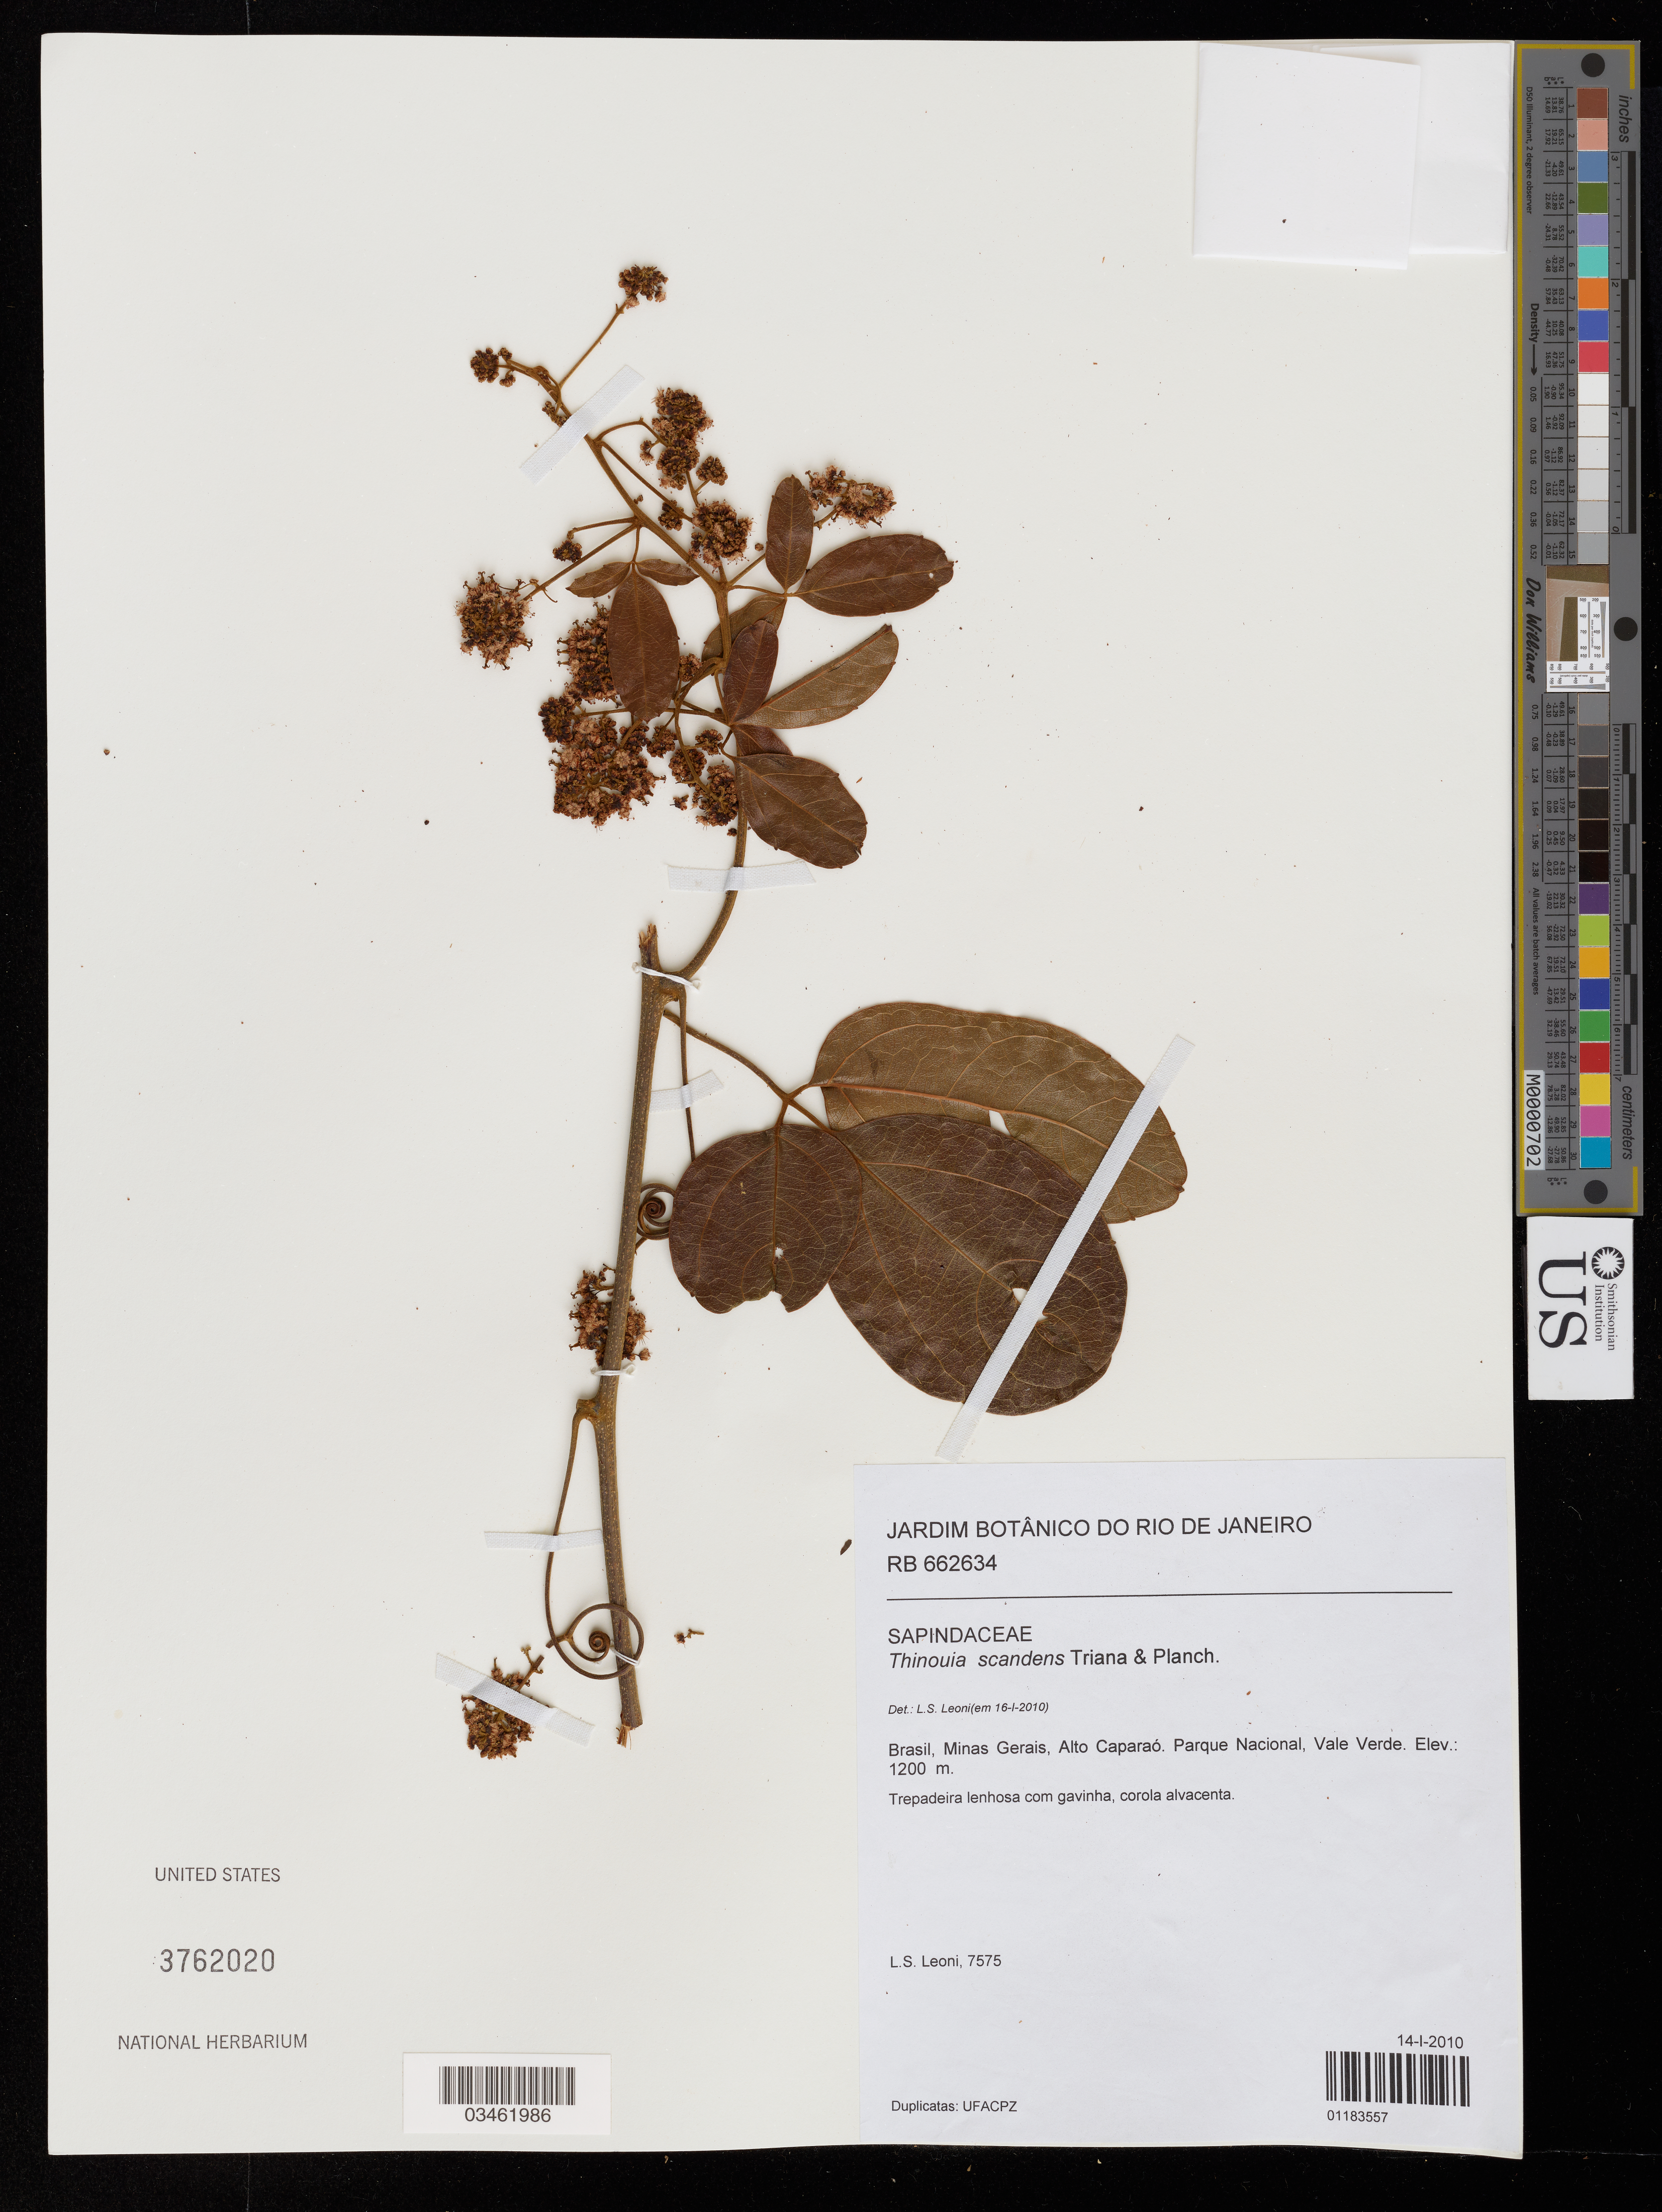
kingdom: Plantae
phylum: Tracheophyta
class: Magnoliopsida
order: Sapindales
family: Sapindaceae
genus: Thinouia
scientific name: Thinouia scandens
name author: (Cambess.) Triana & Planch.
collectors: L. S. Leoni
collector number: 7575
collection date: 2010-01-14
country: Brazil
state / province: Minas Gerais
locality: Alto Caparaó. Parque Nacional. Vale Verde.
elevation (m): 1200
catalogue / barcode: US 3762020